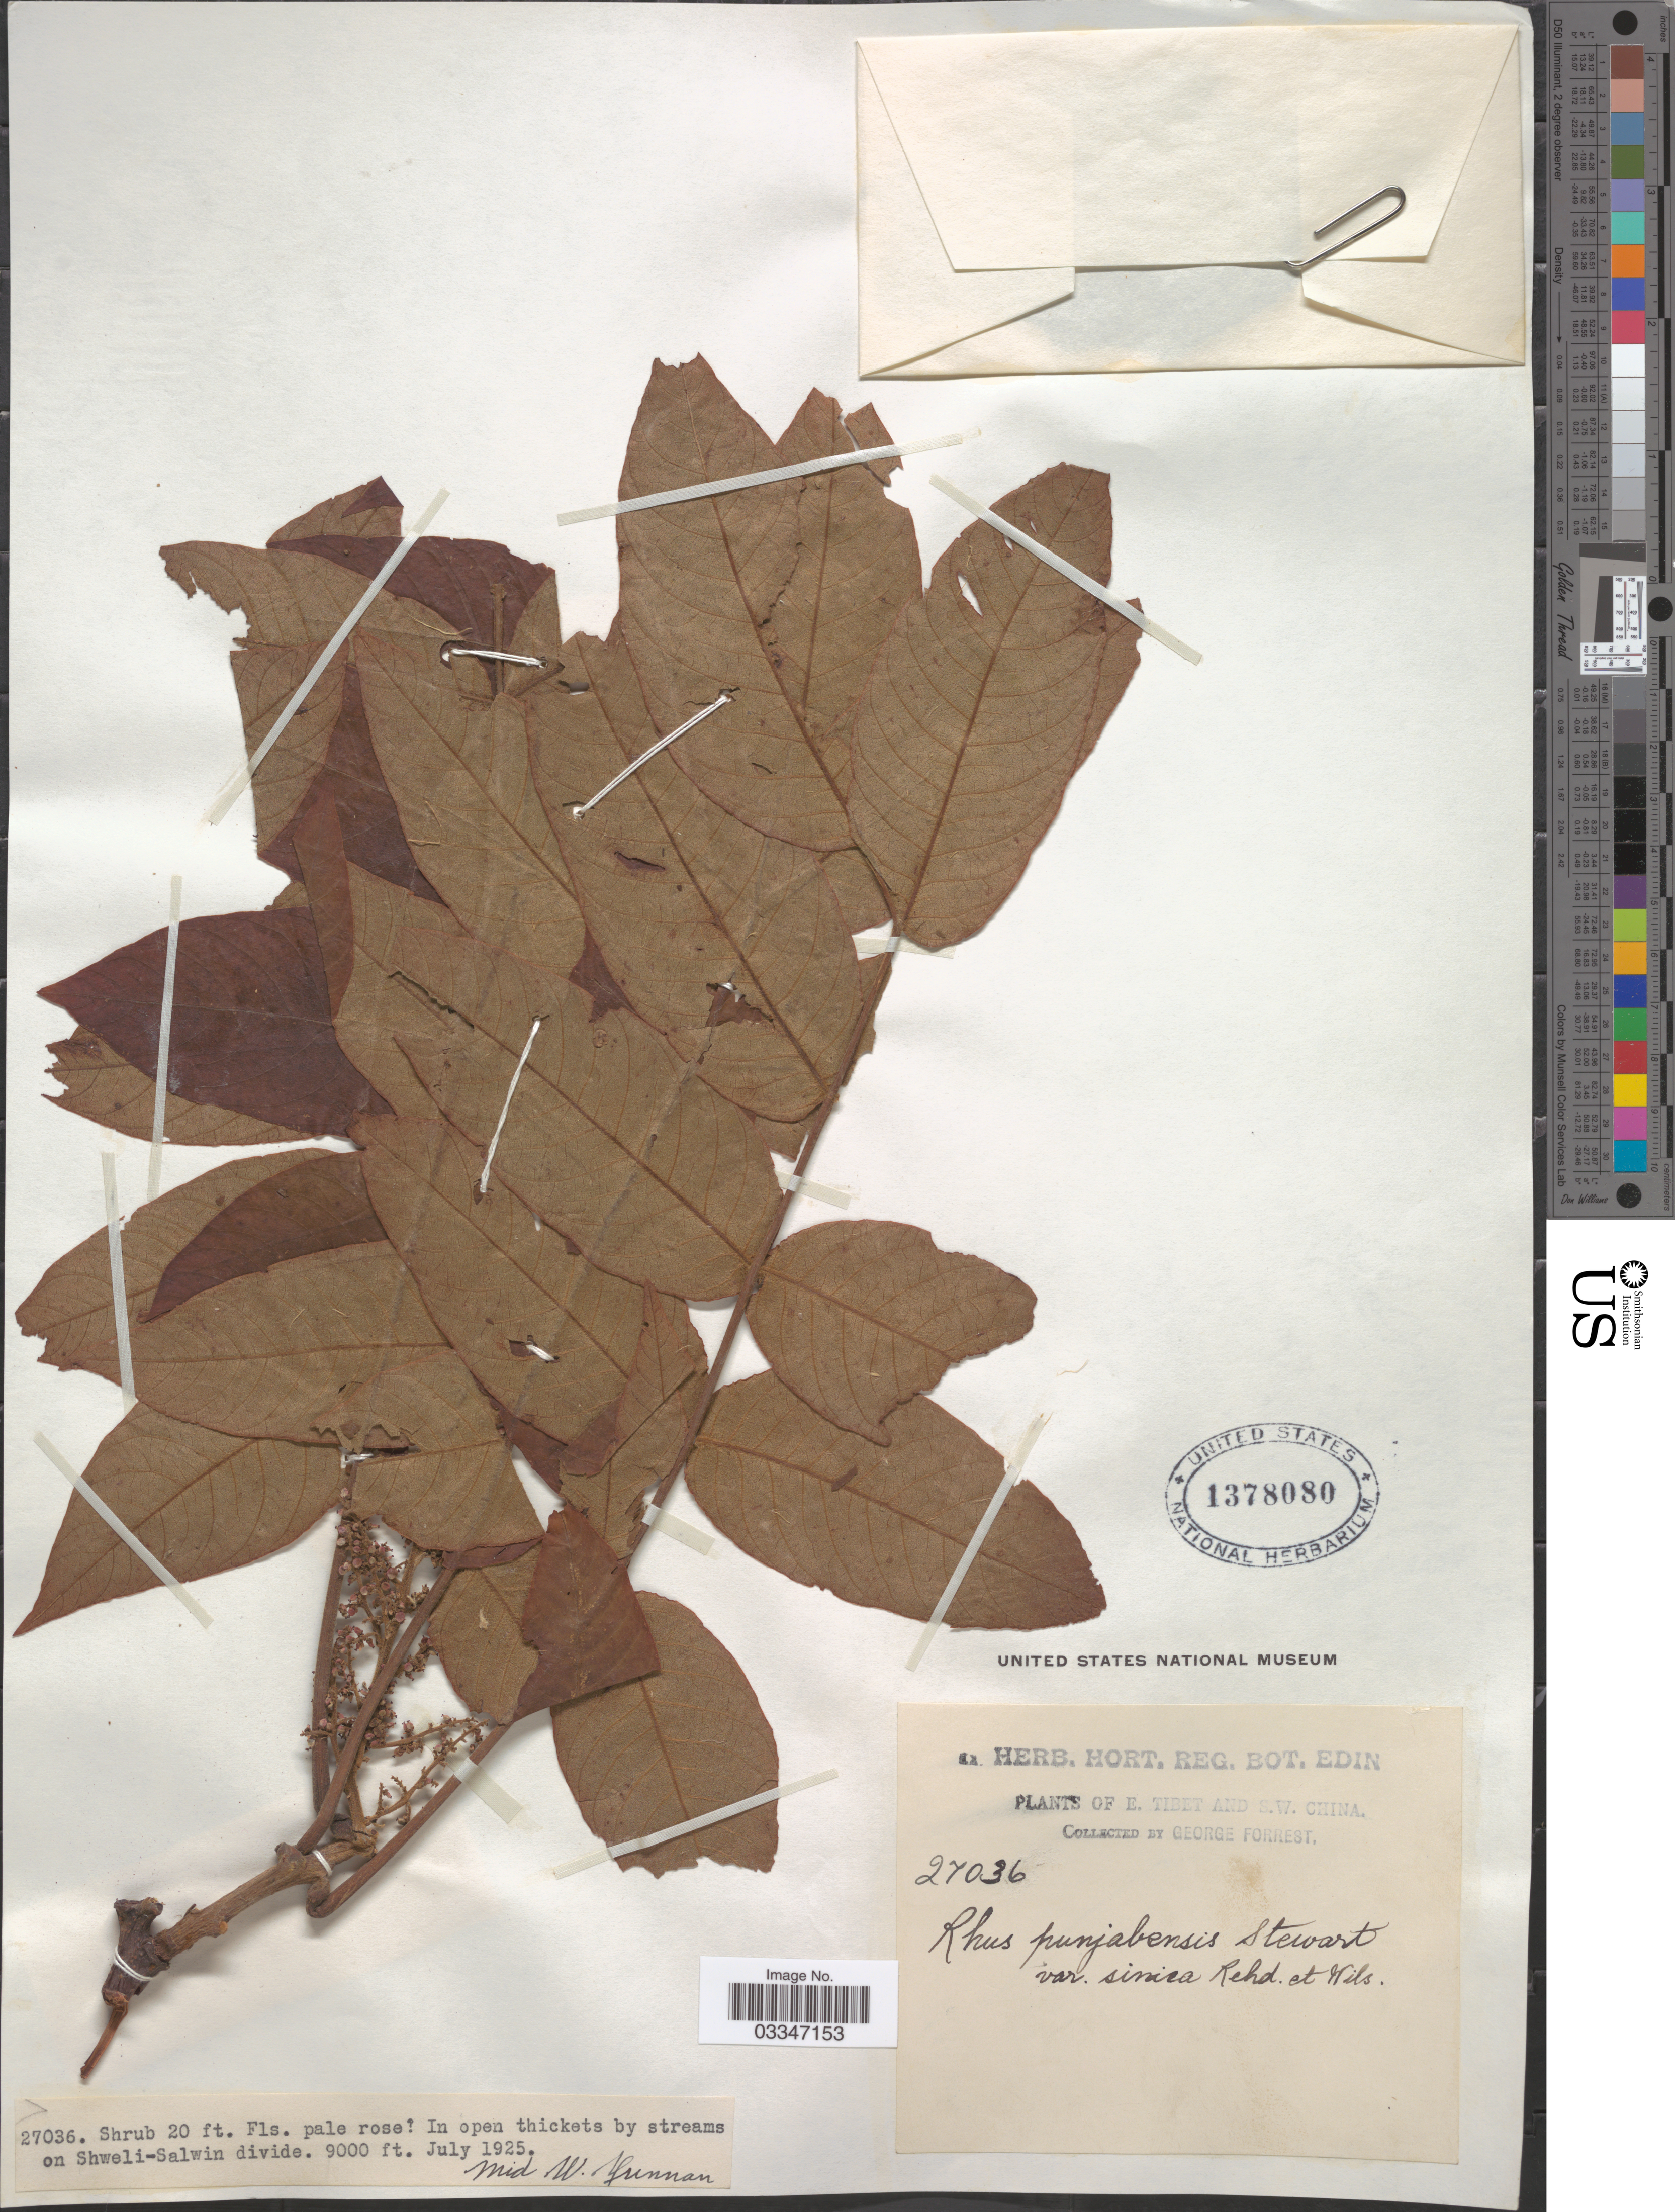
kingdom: Plantae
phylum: Tracheophyta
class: Magnoliopsida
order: Sapindales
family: Anacardiaceae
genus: Rhus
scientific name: Rhus punjabensis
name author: J. L. Stewart ex Brandis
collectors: G. Forrest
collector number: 27036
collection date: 1925-07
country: China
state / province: Yunnan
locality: In open thickets by streams on Shweli-Salwin divide. Mid W. Yunnan.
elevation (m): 2743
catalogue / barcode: US 1378080